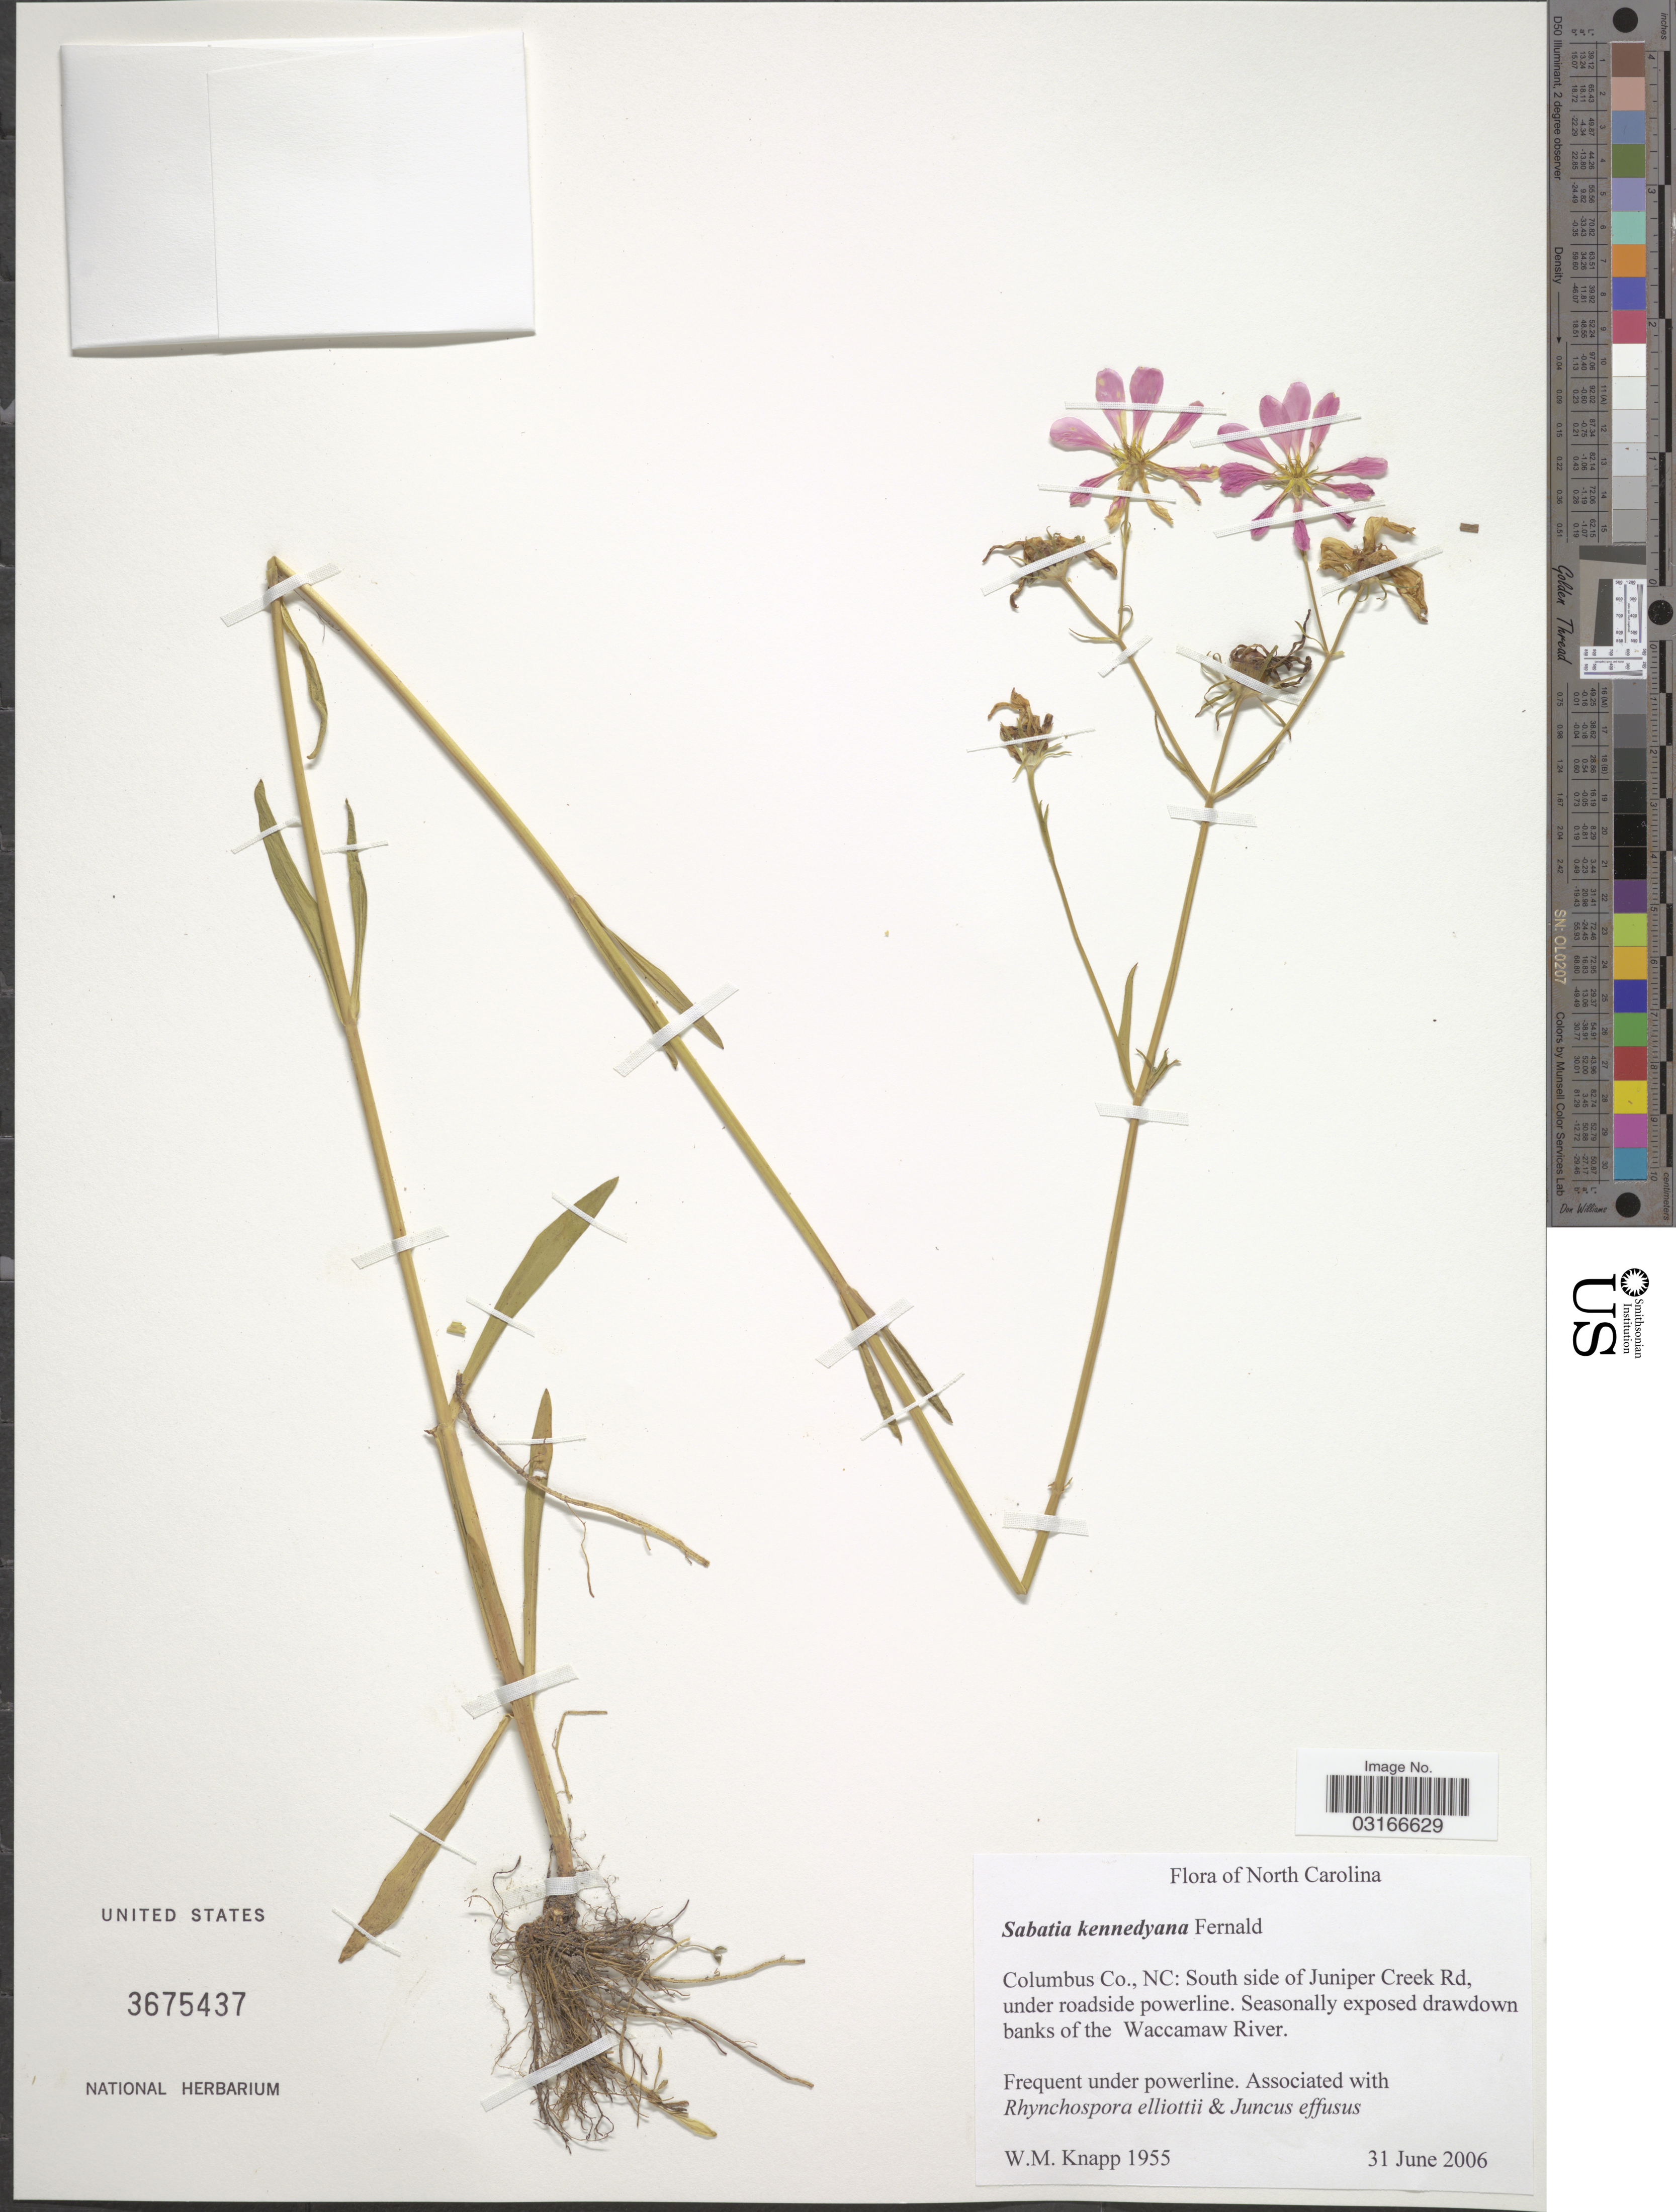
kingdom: Plantae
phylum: Tracheophyta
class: Magnoliopsida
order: Gentianales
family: Gentianaceae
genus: Sabatia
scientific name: Sabatia kennedyana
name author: Fernald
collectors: W. Knapp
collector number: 1955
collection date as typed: Transcribed d/m/y: 31/6/2006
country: United States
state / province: North Carolina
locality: Columbus Co., NC: South side of Juniper Creek Rd, under roadside powerline, Seasonally exposed drawdown banks of the Waccamaw River.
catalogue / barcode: US 3675437